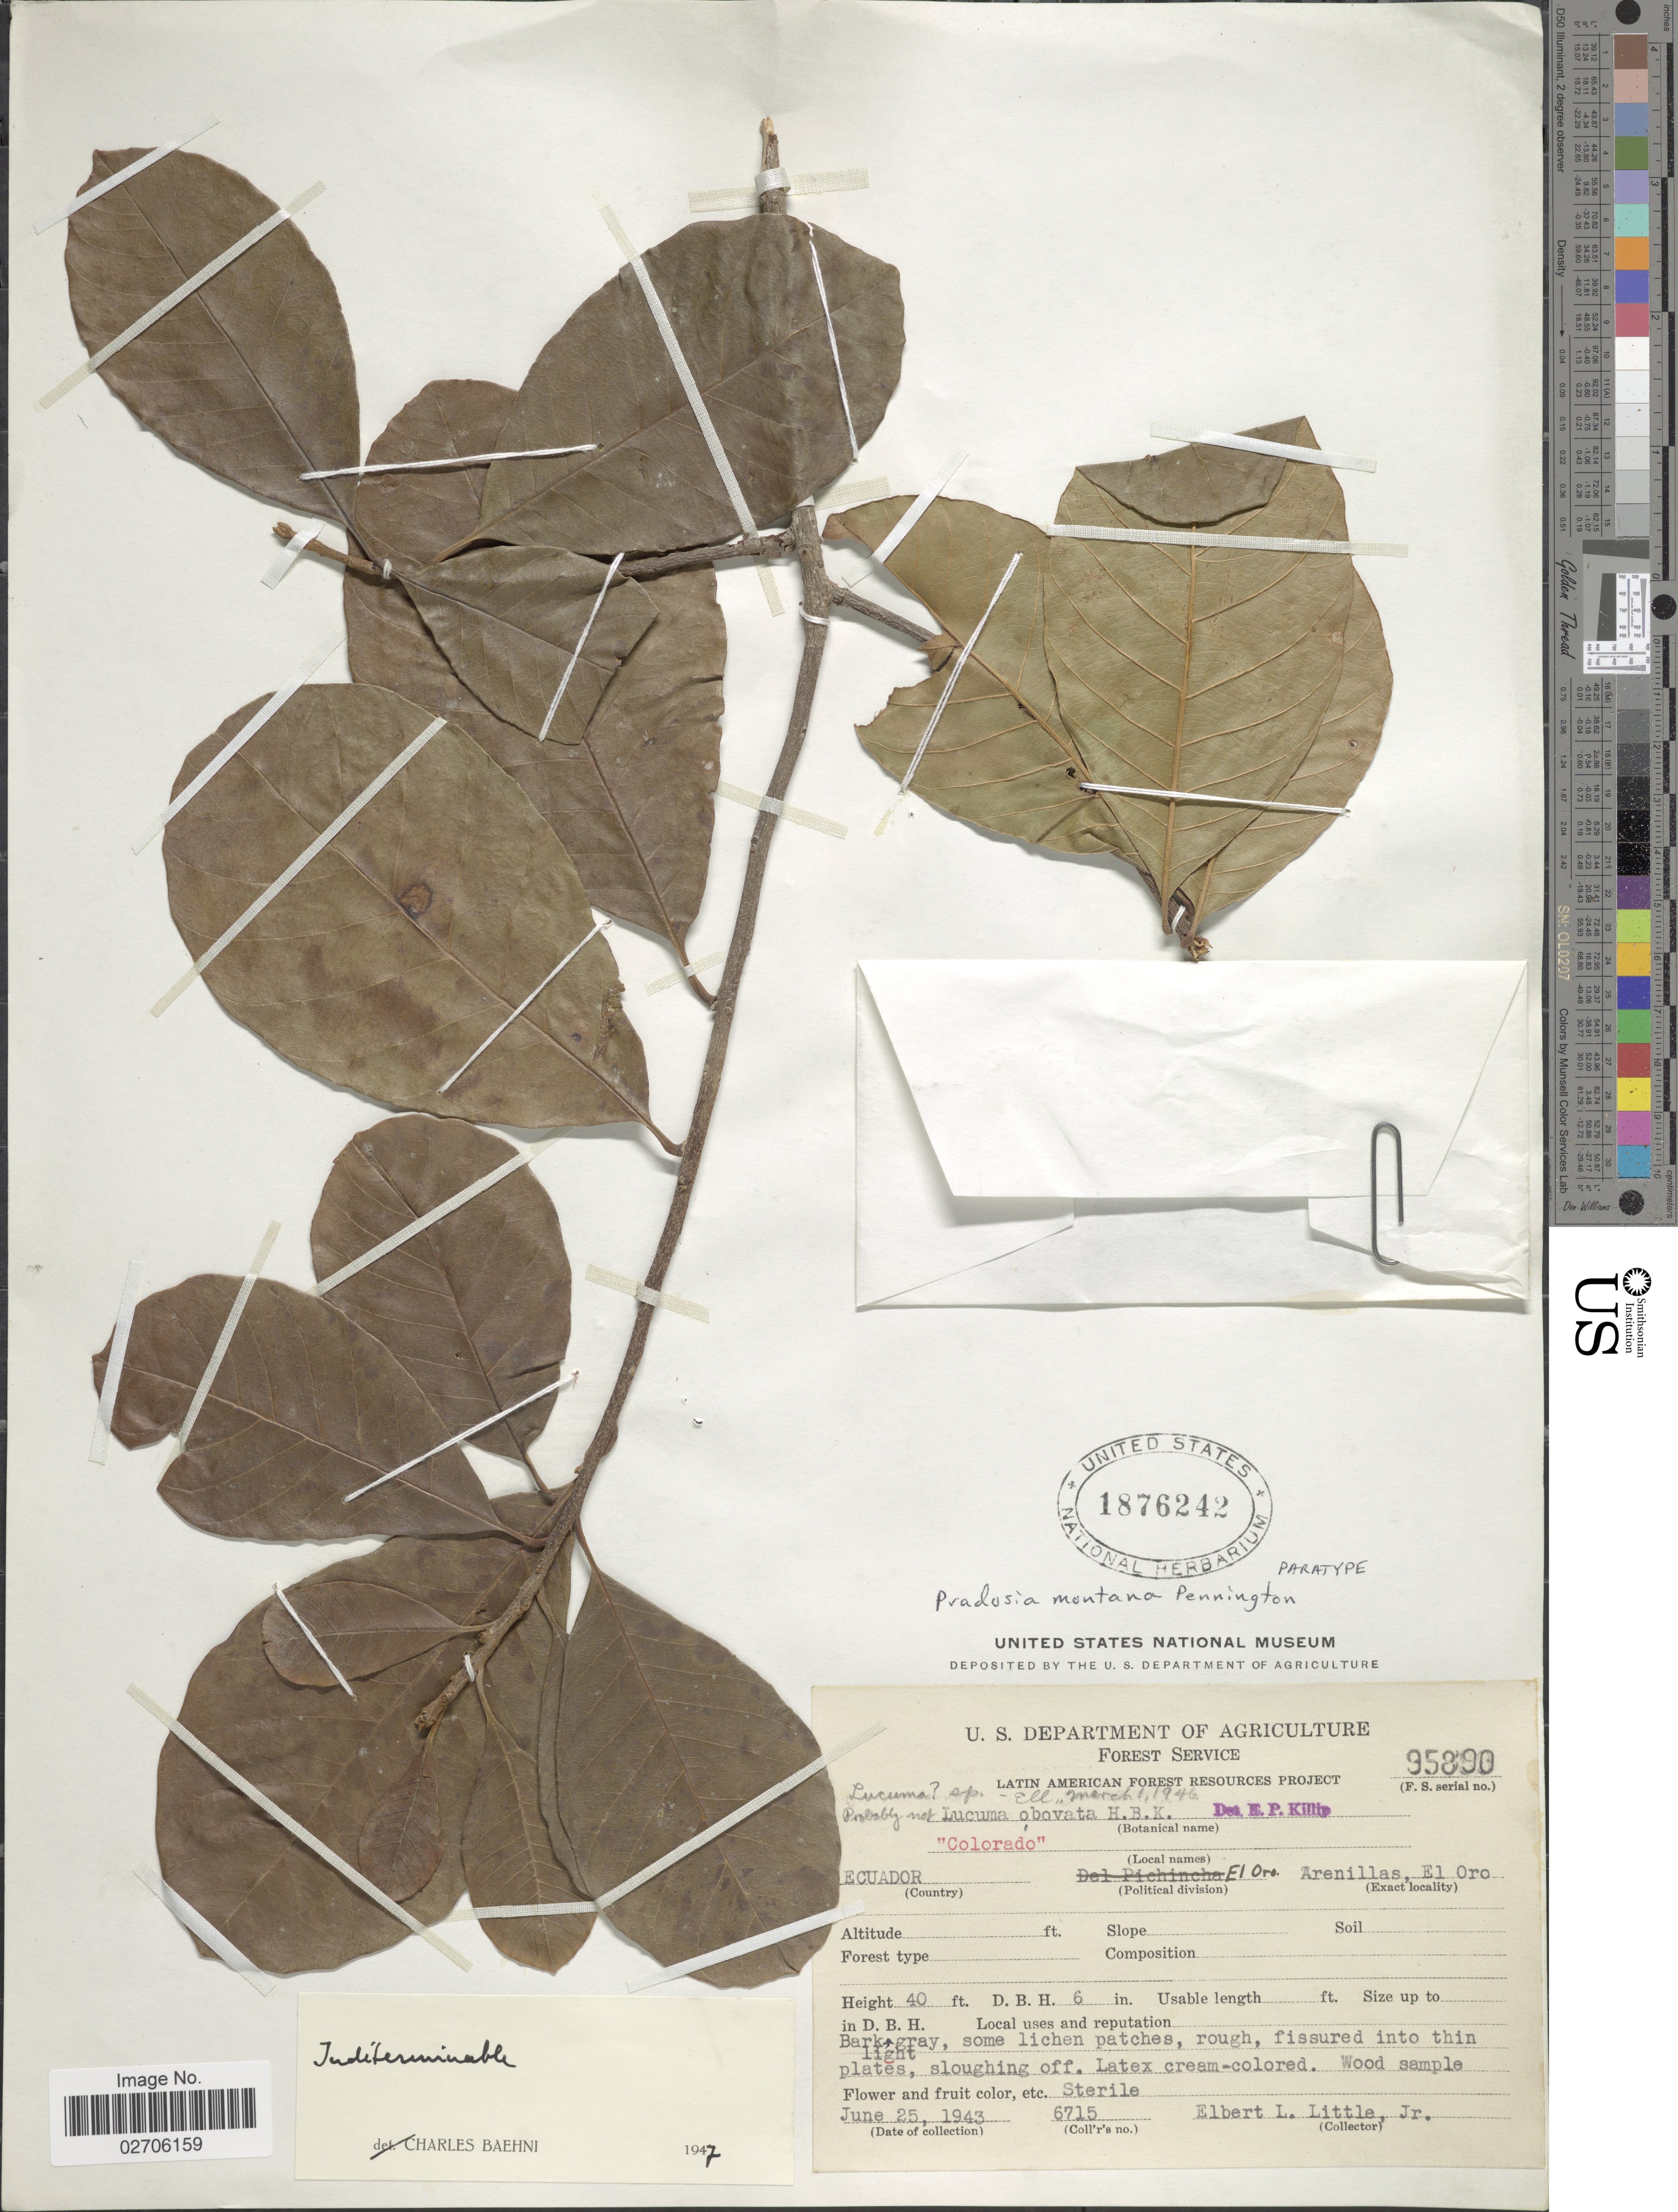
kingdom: Plantae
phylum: Tracheophyta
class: Magnoliopsida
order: Ericales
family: Sapotaceae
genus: Pradosia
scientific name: Pradosia montana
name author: T.D. Penn.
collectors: E. L. Little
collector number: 6715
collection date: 1943-06-25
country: Ecuador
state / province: El Oro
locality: Arenillas, El Oro.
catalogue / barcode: US 1876242